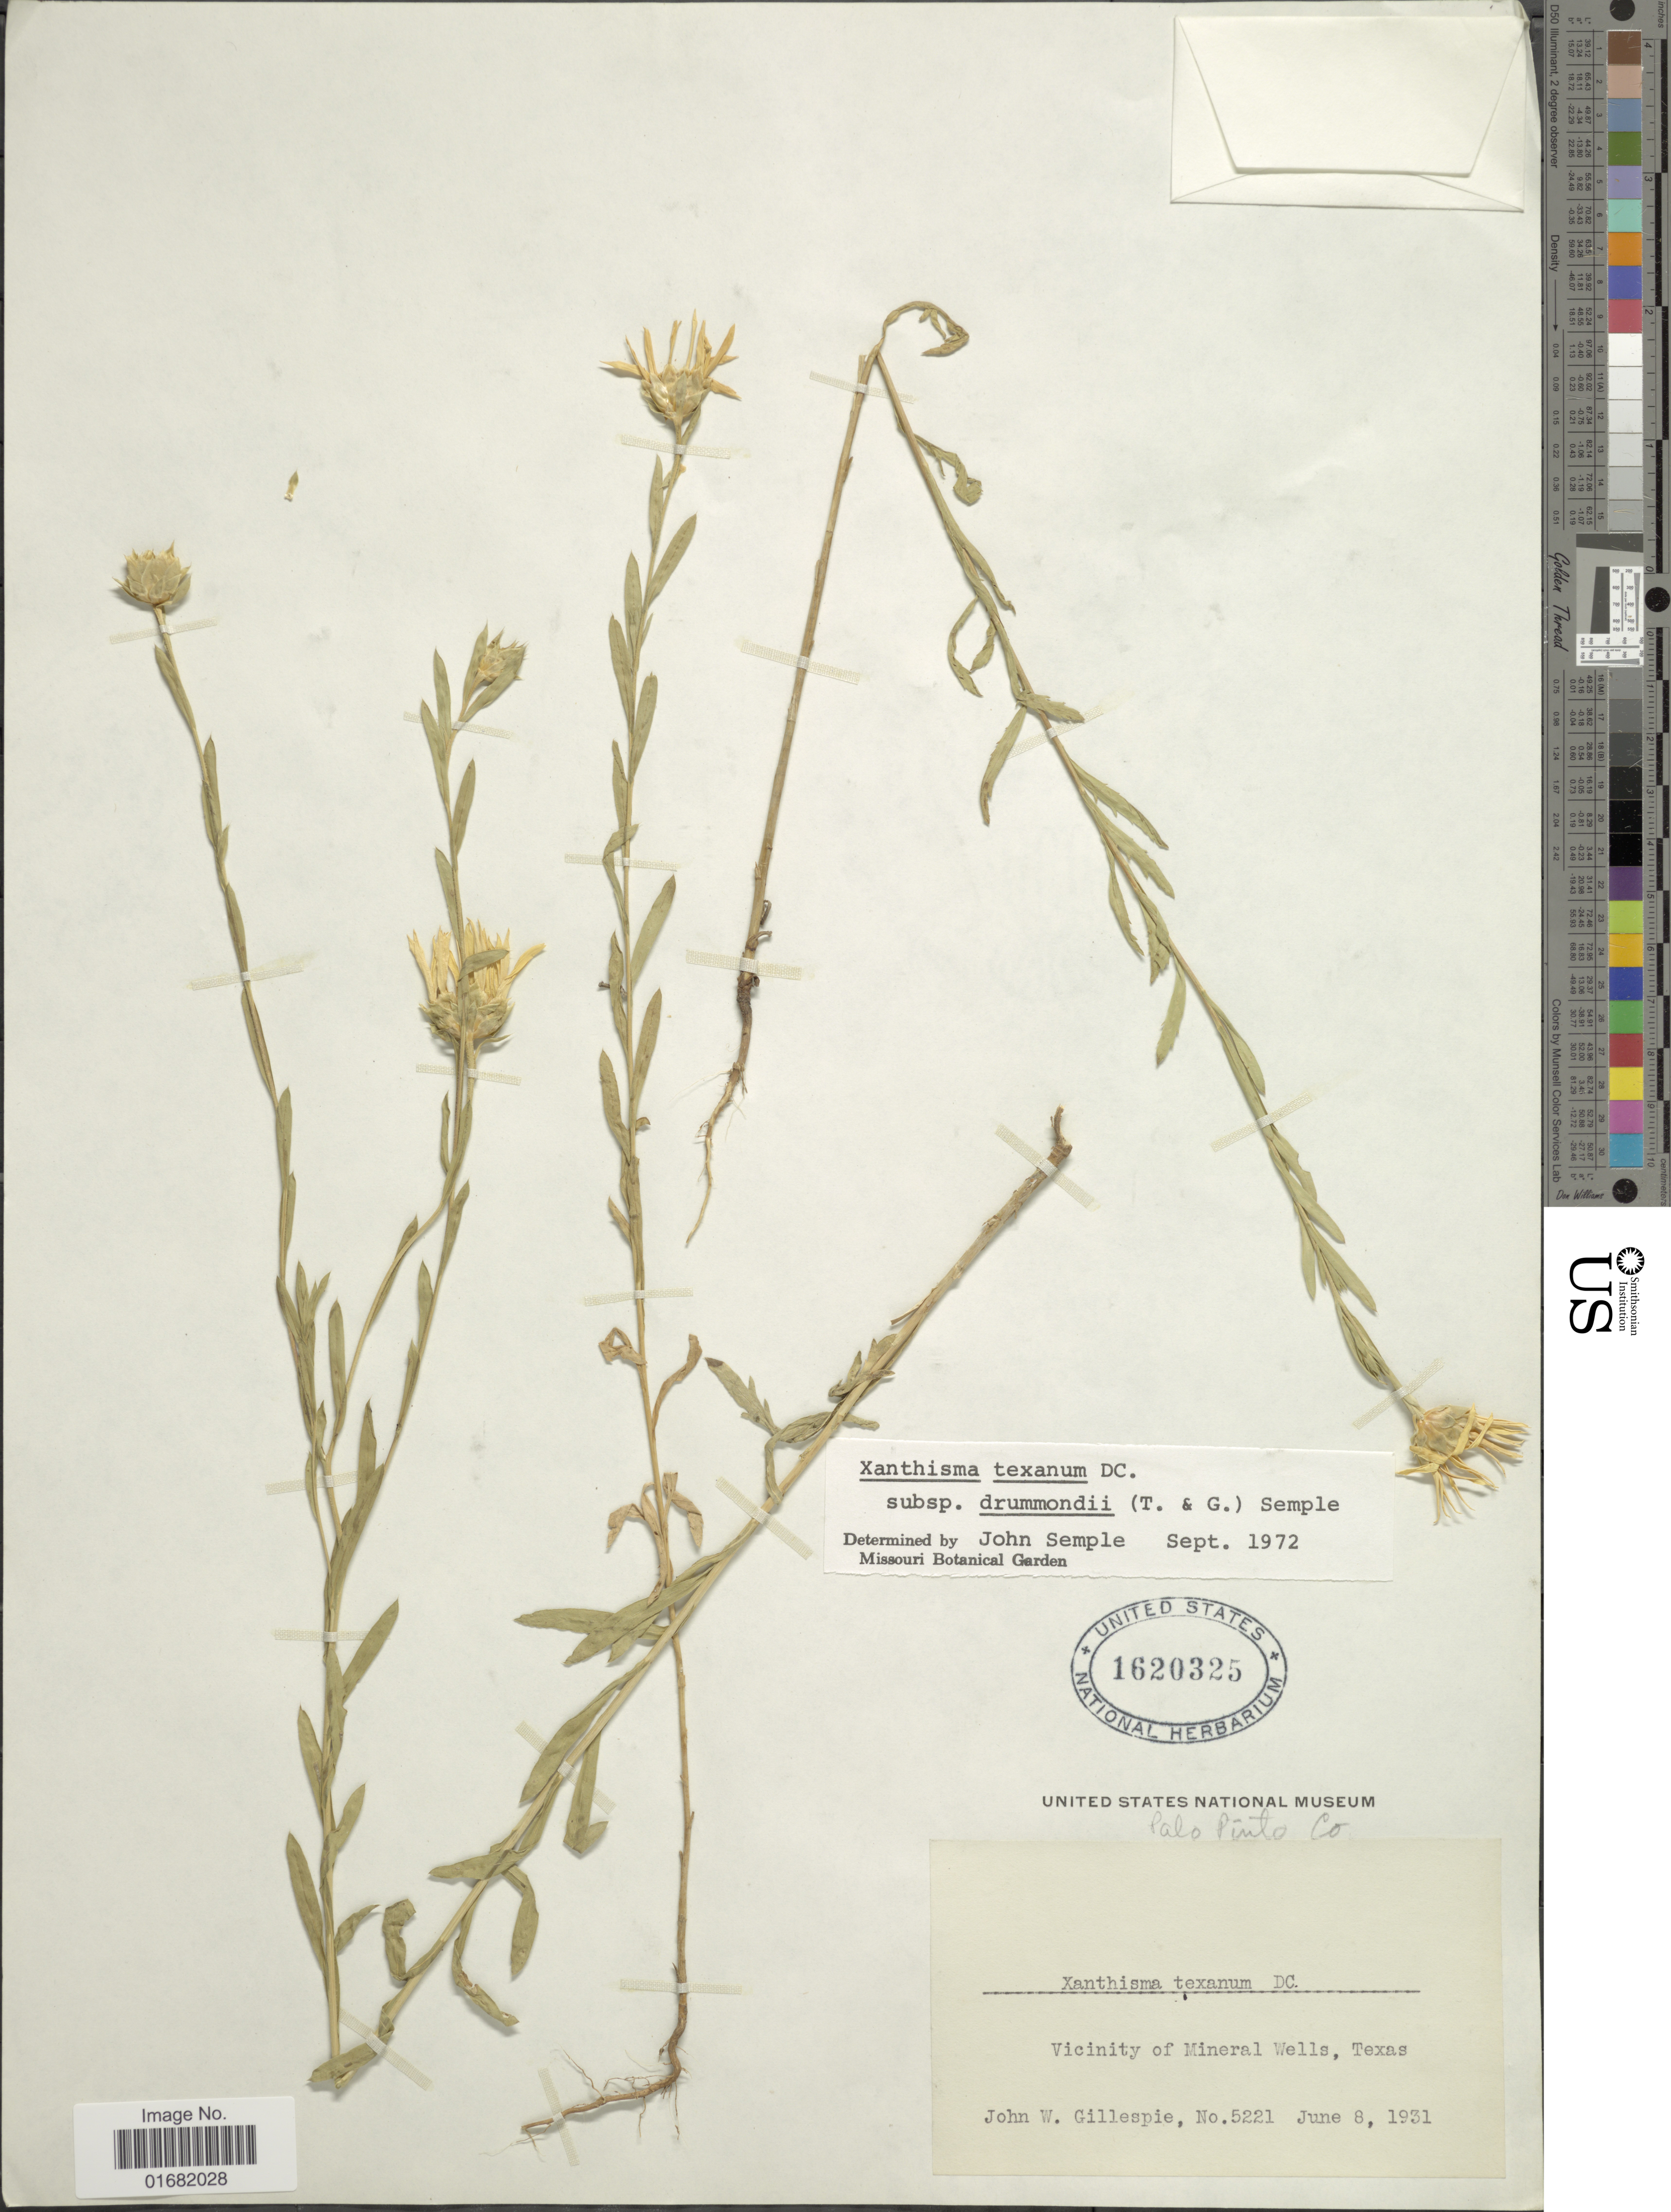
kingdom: Plantae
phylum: Tracheophyta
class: Magnoliopsida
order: Asterales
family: Asteraceae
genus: Xanthisma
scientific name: Xanthisma texanum subsp. drummondii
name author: (Torr. & A. Gray) Semple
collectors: J. W. Gillespie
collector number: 5521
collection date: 1931-06-08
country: United States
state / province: Texas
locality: Vicinity of Mineral Wells. Palo Pinto Co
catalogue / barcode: US 1620325